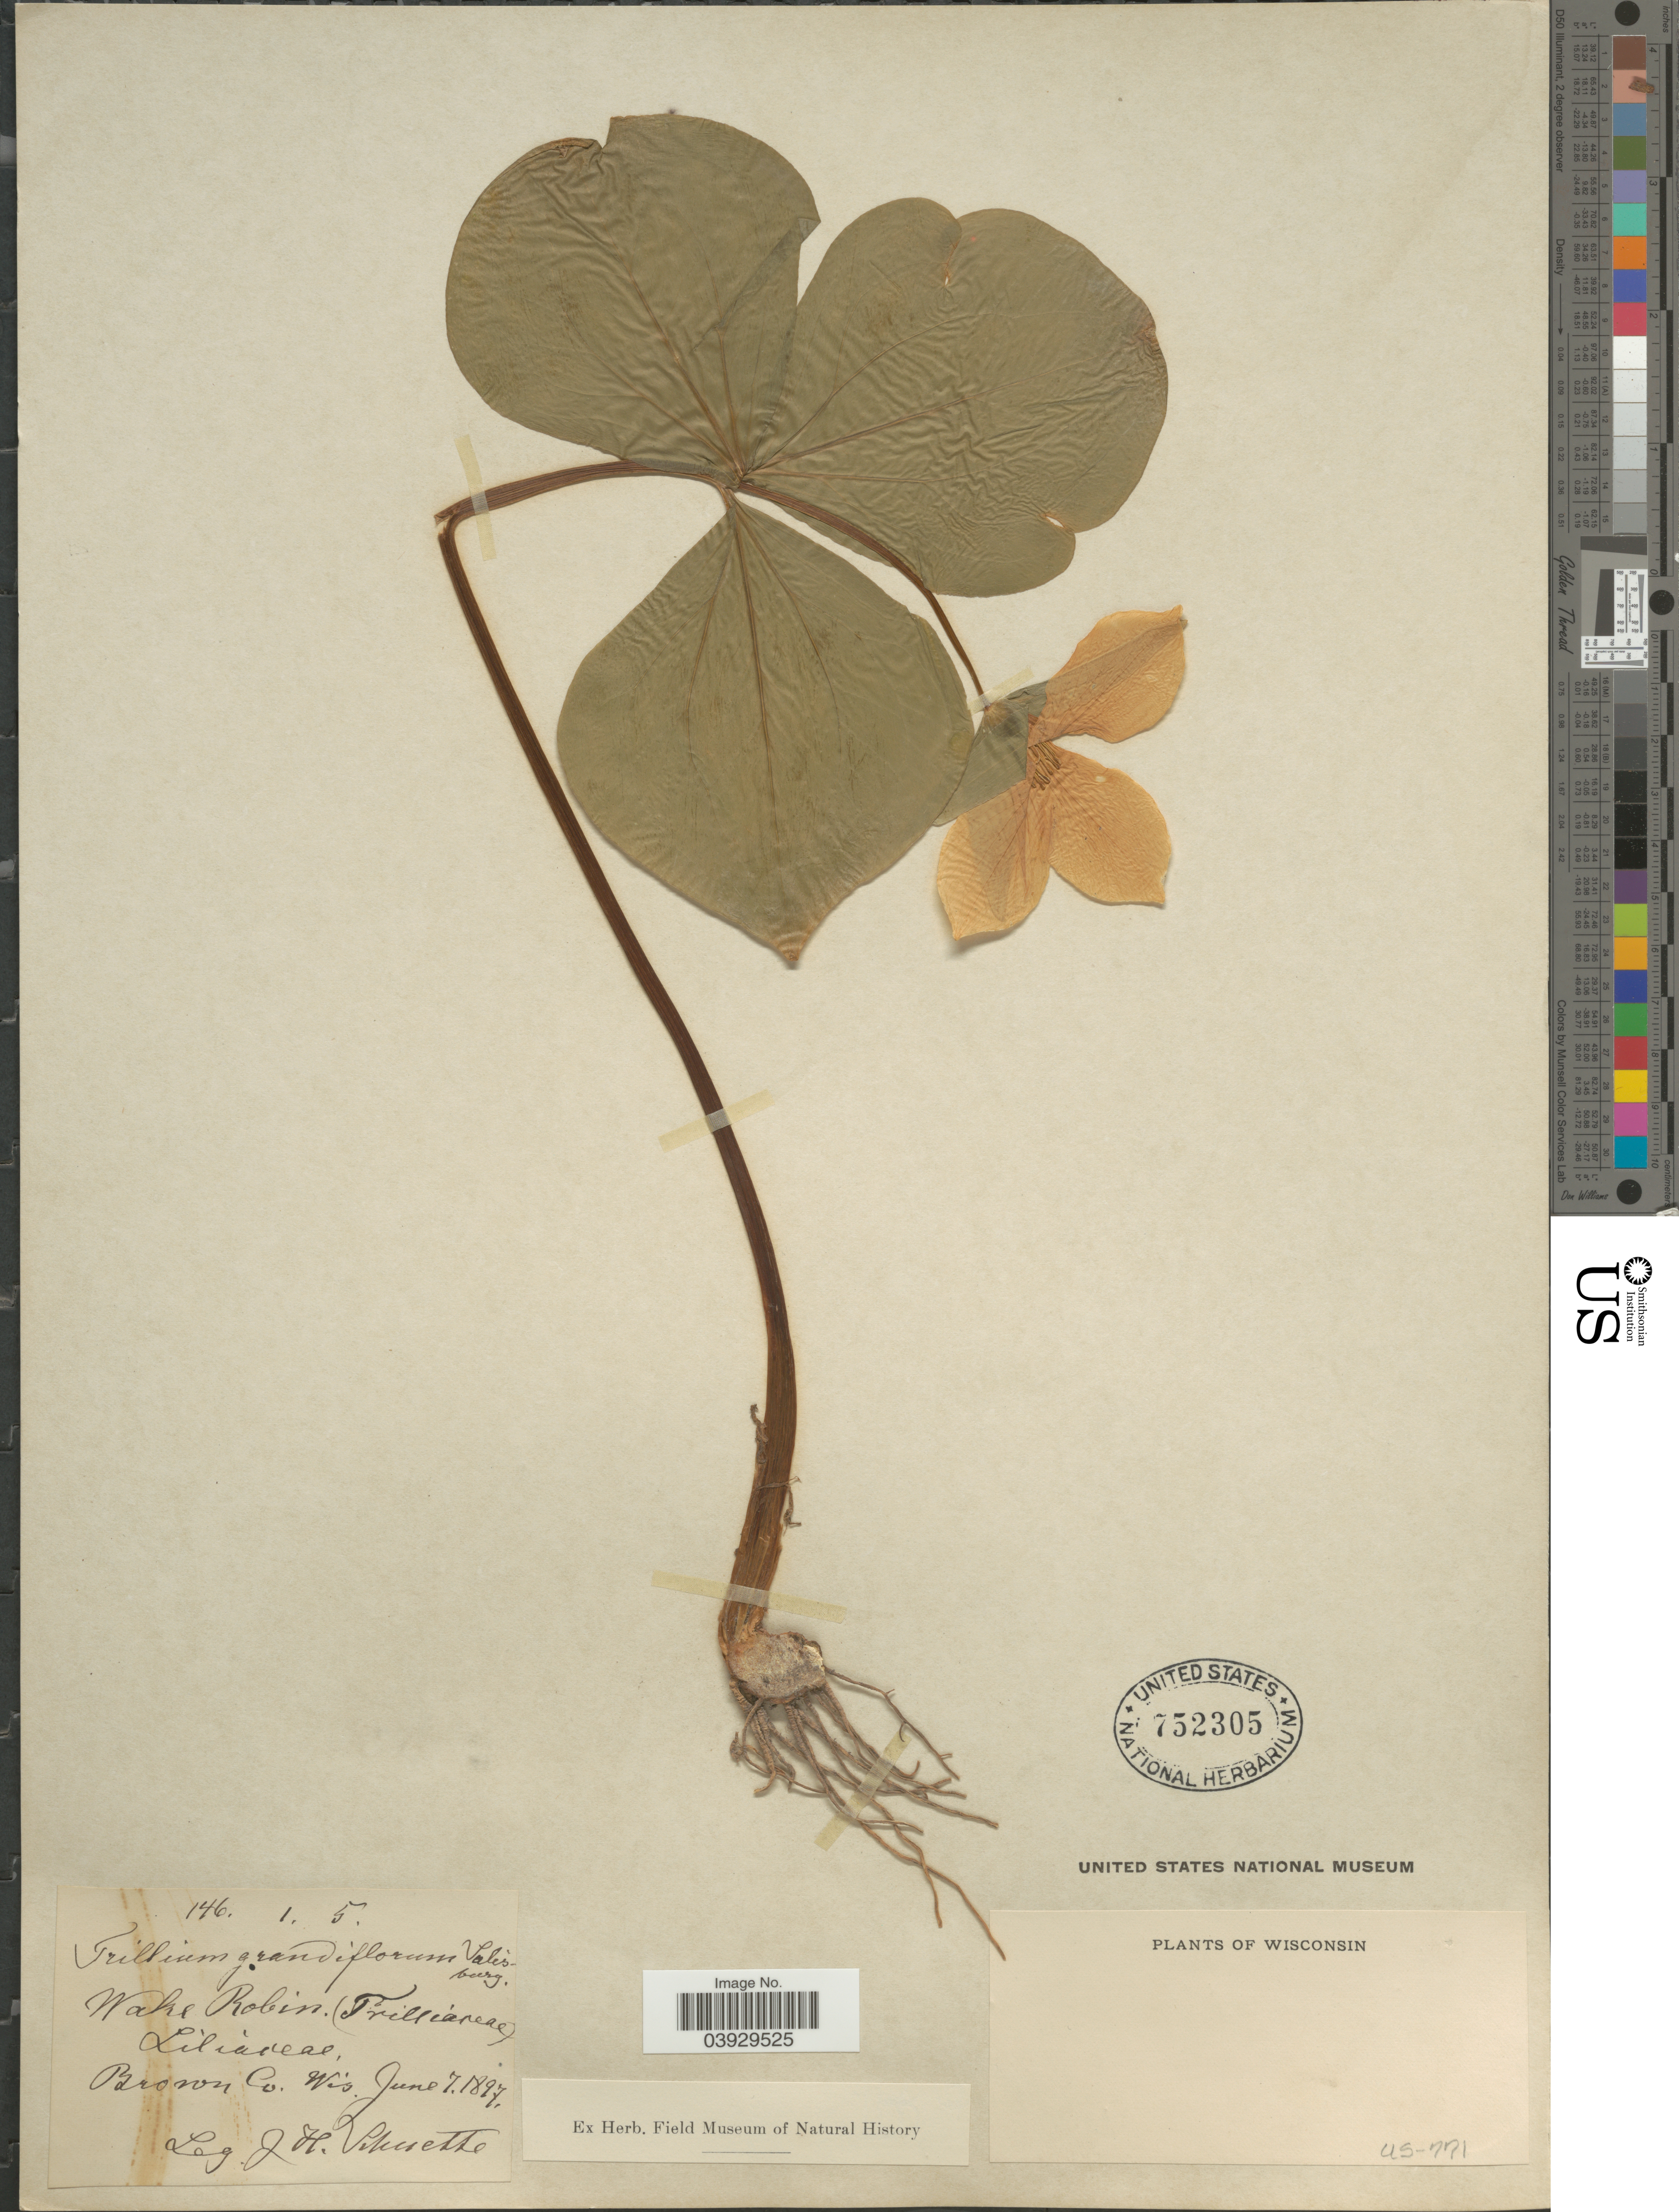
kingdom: Plantae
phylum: Tracheophyta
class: Liliopsida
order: Liliales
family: Melanthiaceae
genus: Trillium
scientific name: Trillium grandiflorum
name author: (Michx.) Salisb.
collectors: J. H. Schuette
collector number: US-771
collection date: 1897-06-07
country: United States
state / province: Wisconsin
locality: Brown Co.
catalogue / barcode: US 752305